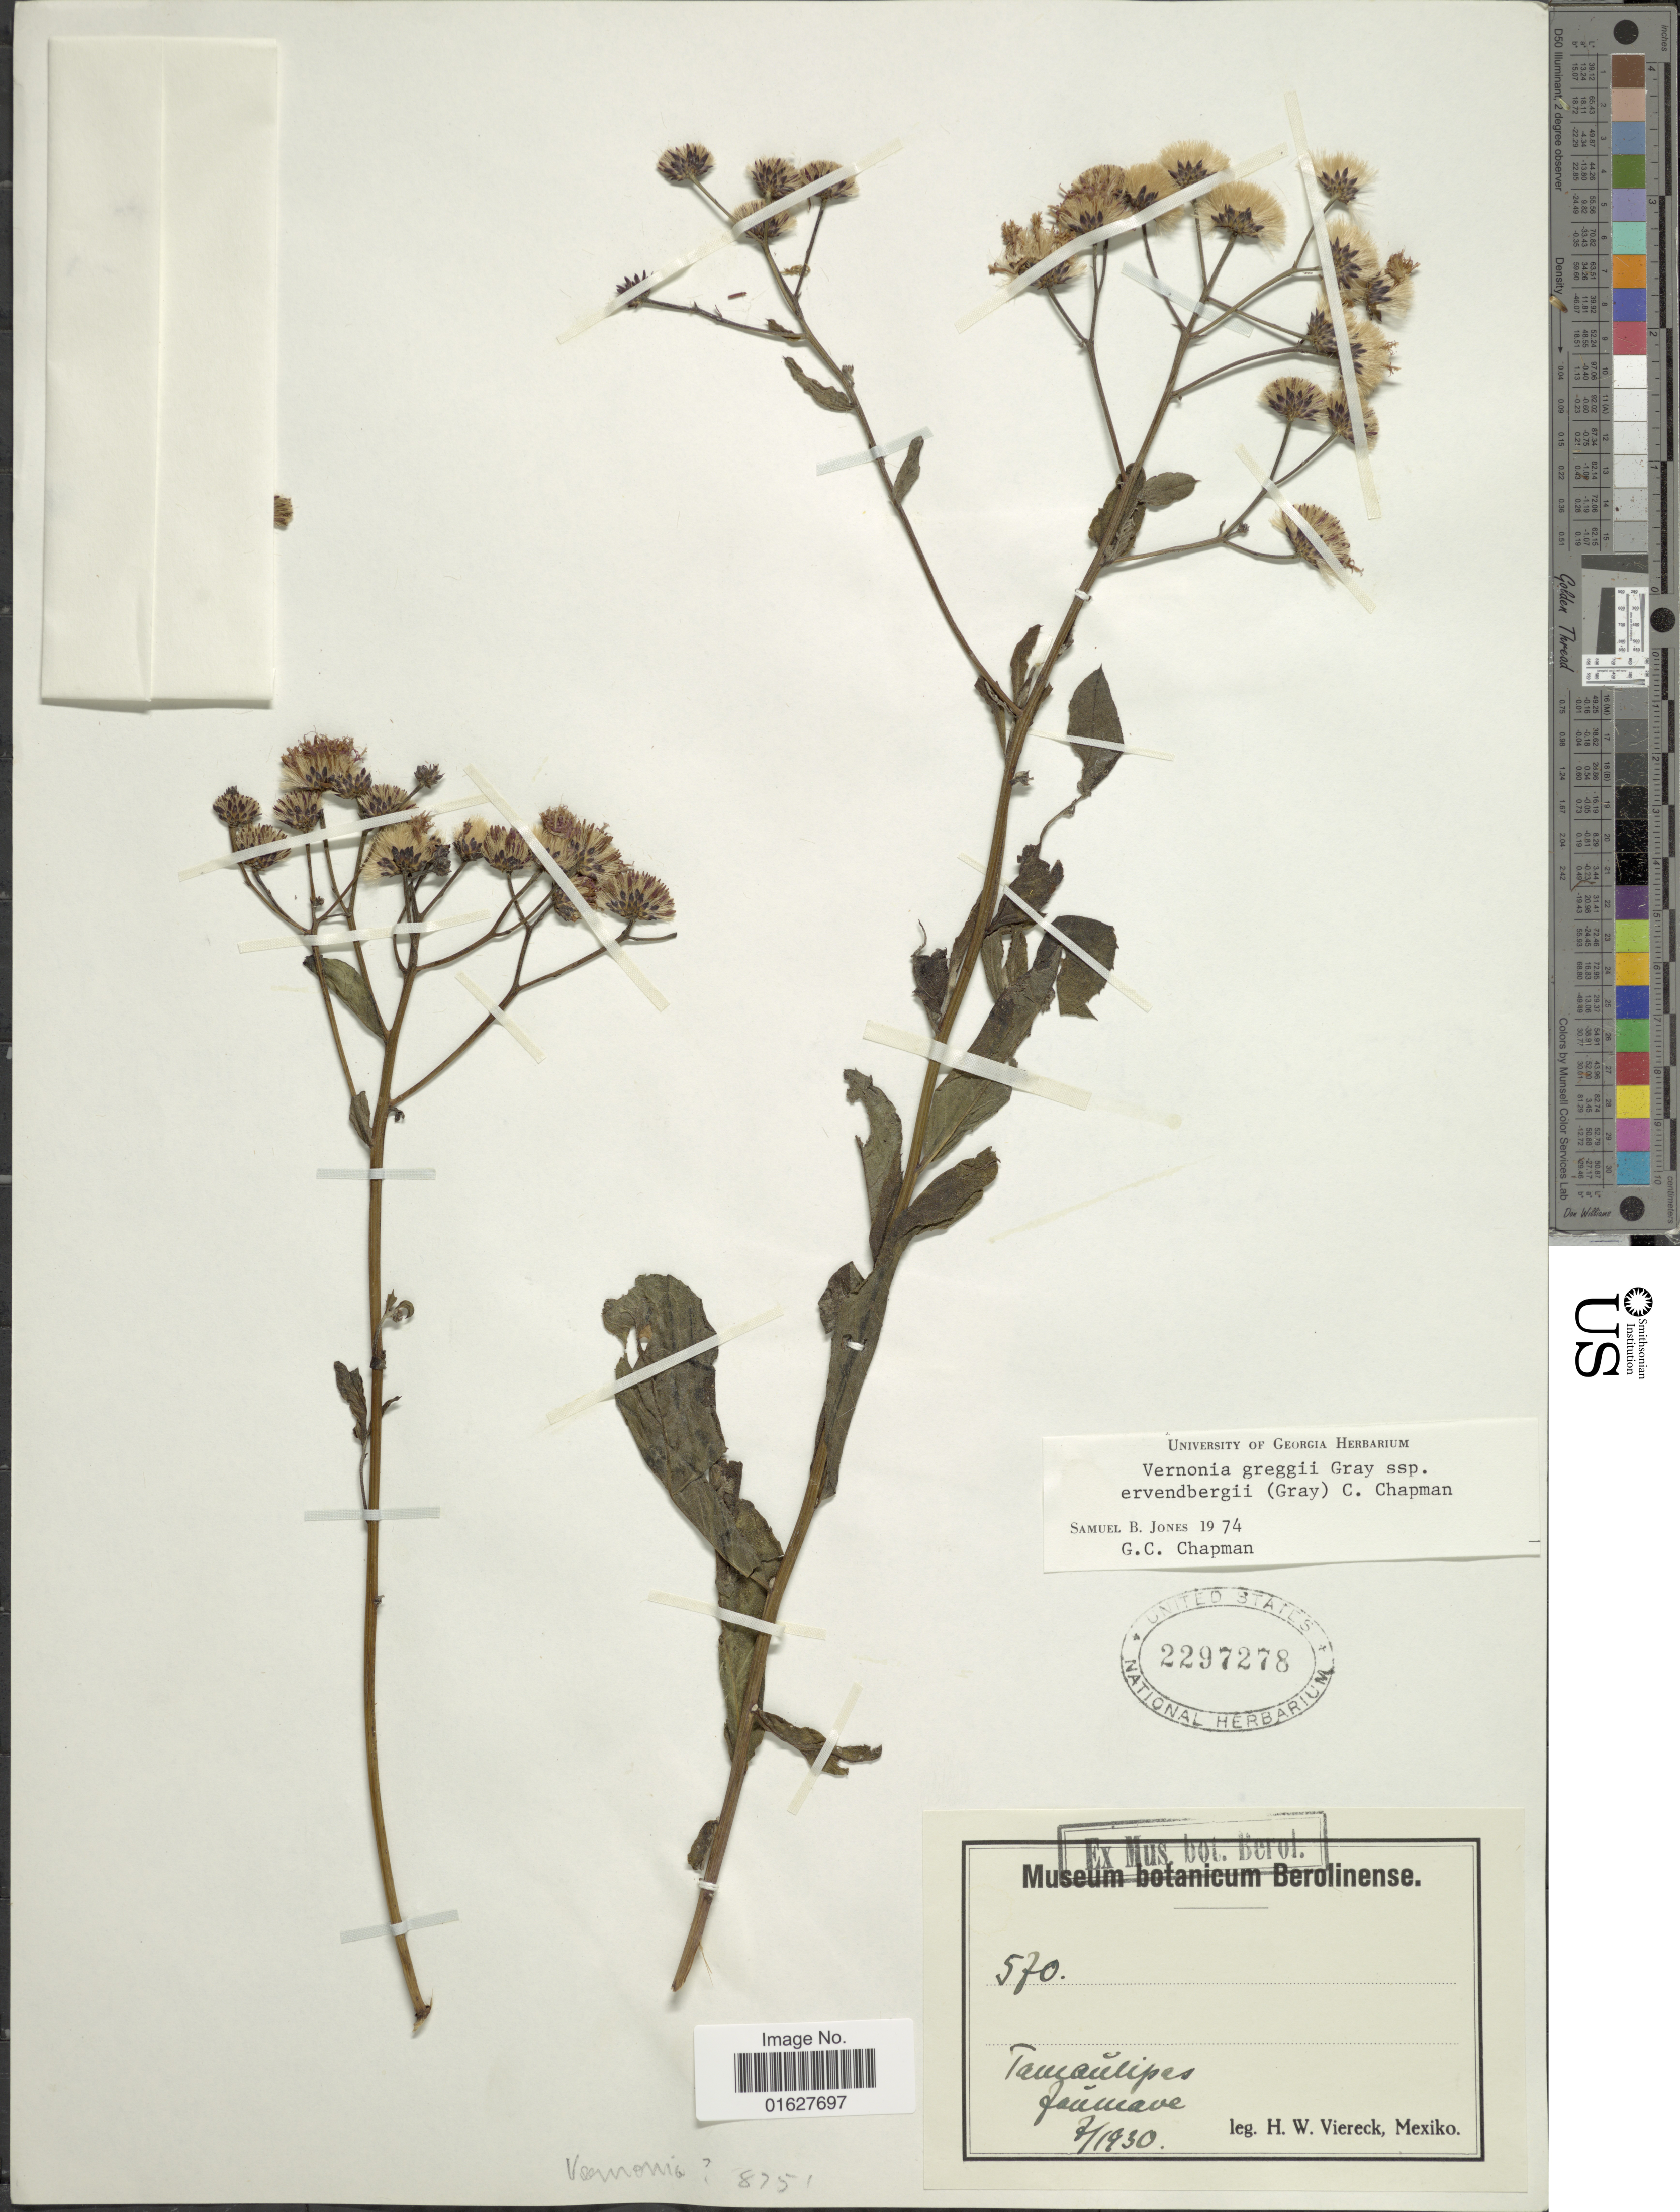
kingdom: Plantae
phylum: Tracheophyta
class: Magnoliopsida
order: Asterales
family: Asteraceae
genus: Vernonia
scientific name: Vernonia greggii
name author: A. Gray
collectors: H. W. Viereck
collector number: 570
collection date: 1930-07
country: Mexico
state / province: Tamaulipas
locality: Mexiko.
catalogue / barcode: US 2297278